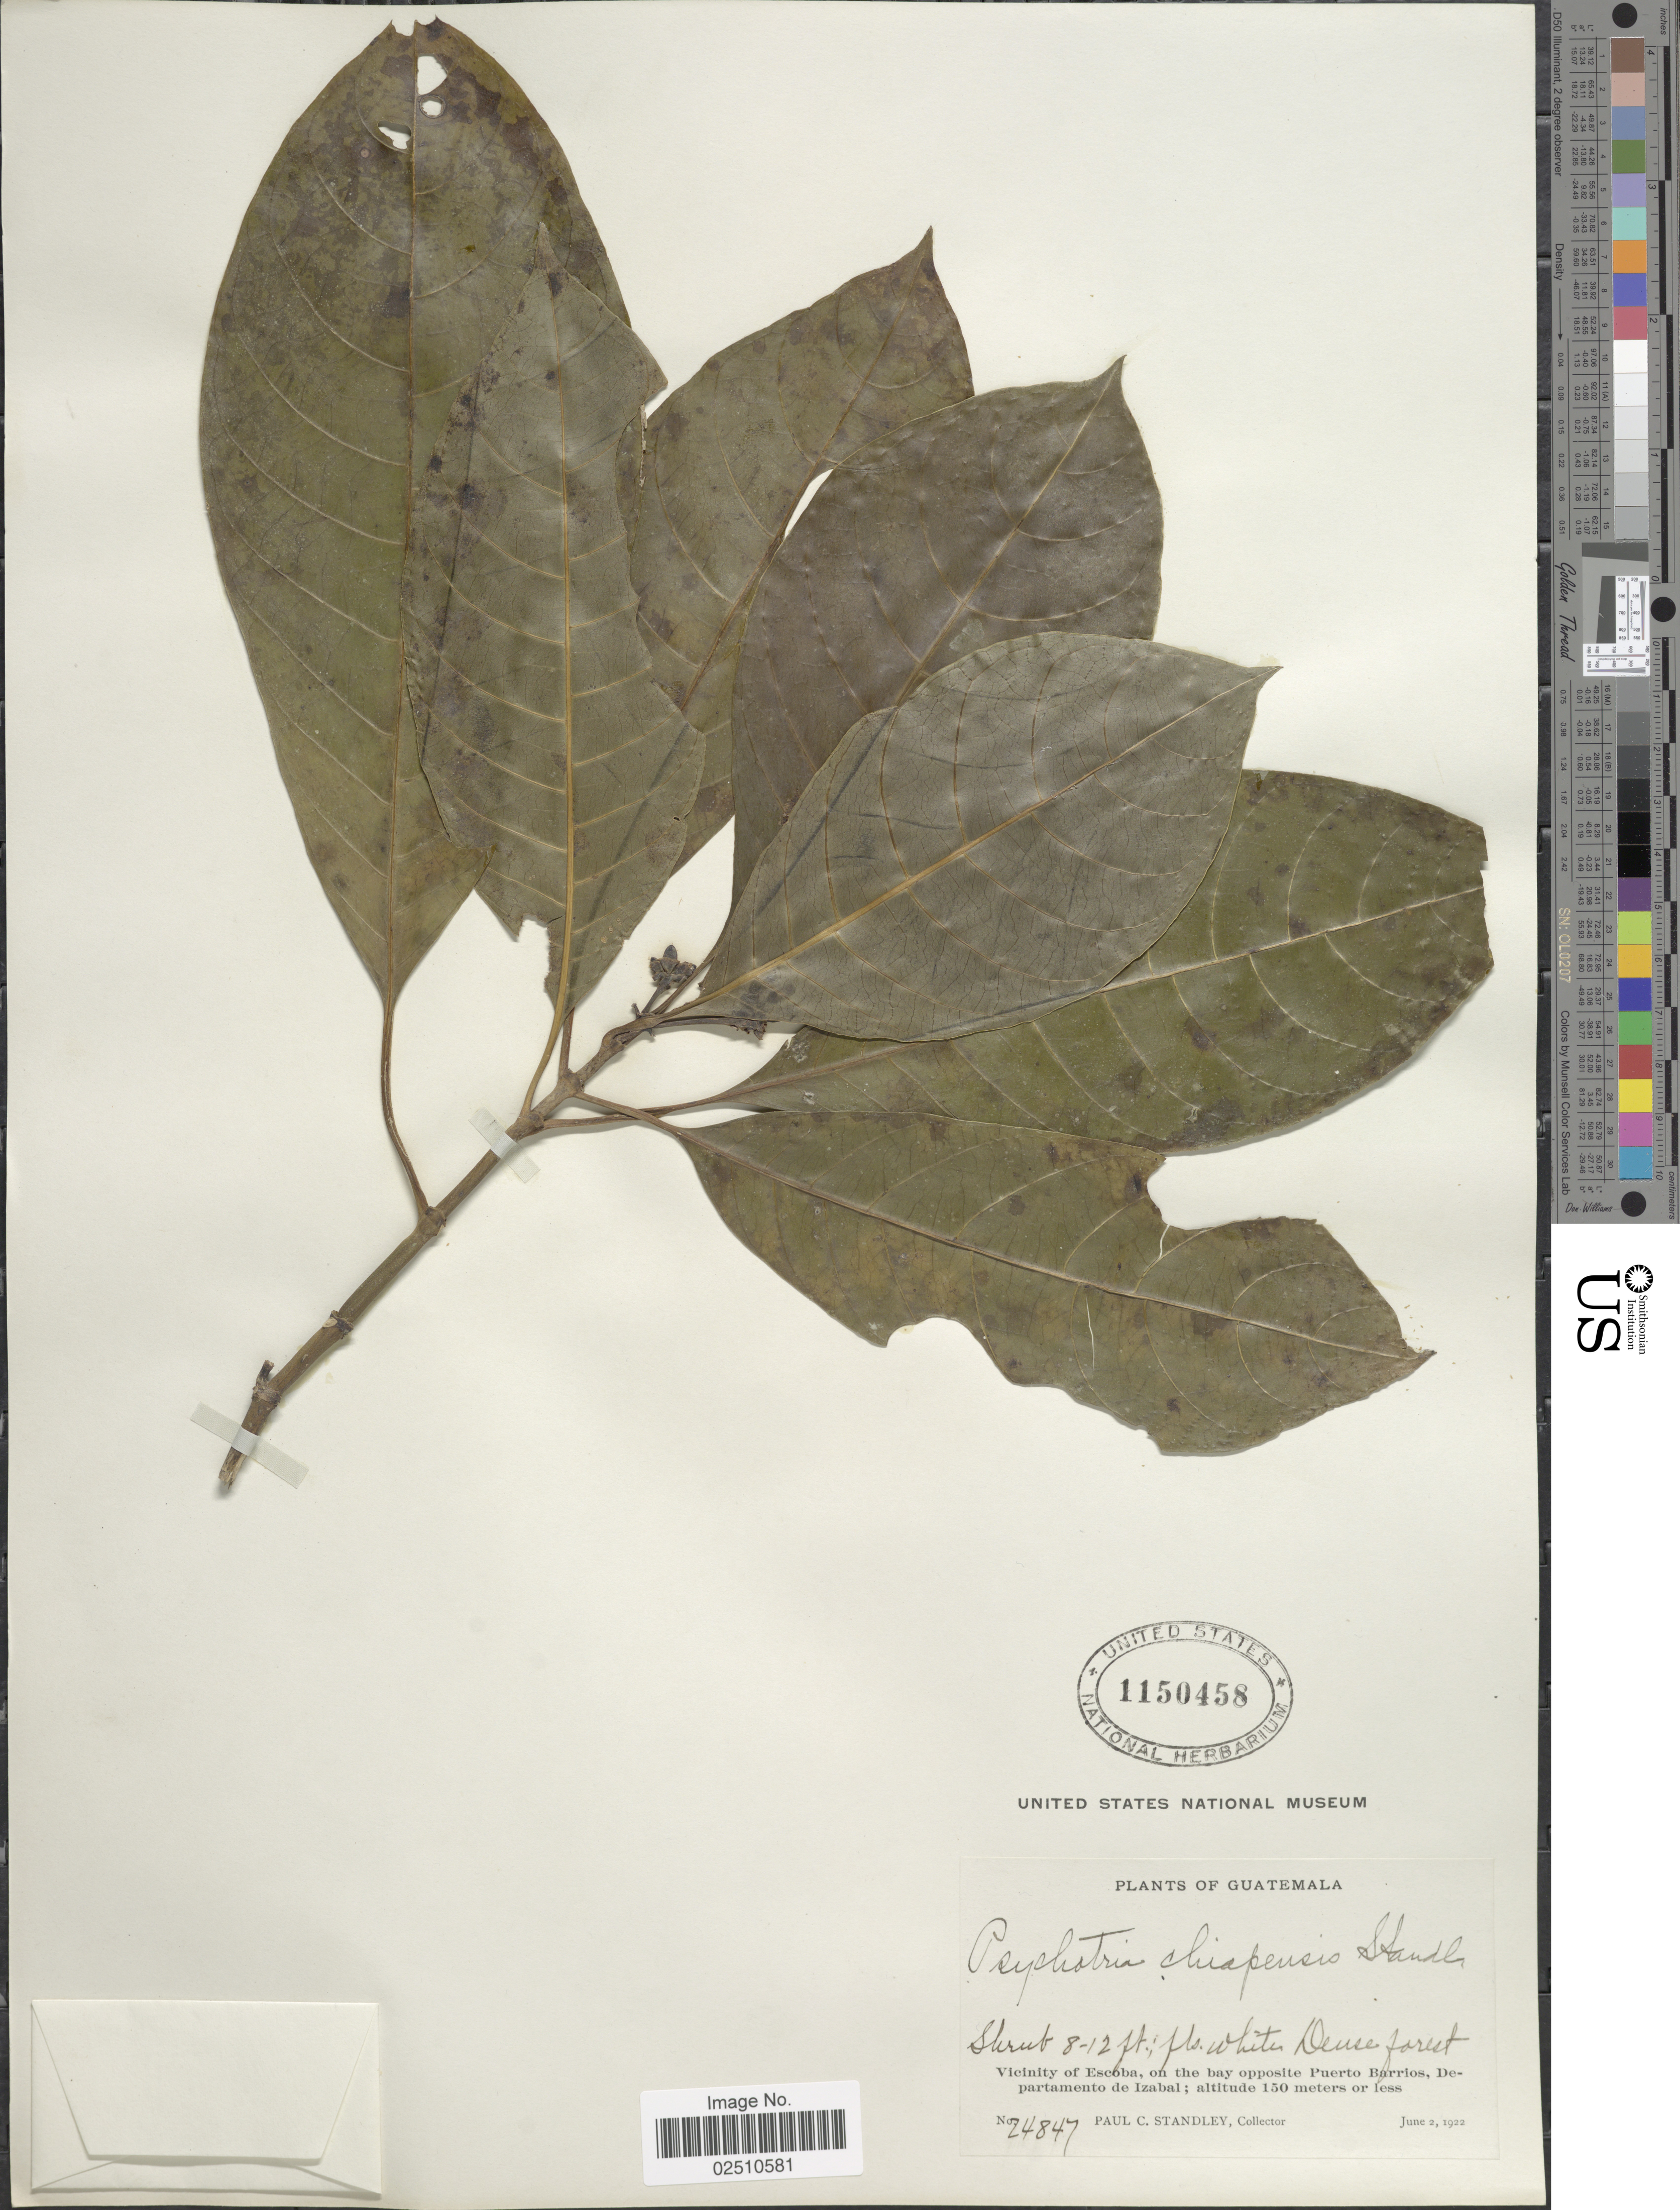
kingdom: Plantae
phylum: Tracheophyta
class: Magnoliopsida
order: Gentianales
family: Rubiaceae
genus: Psychotria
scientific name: Psychotria chiapensis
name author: Standl.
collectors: P. C. Standley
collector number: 24847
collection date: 1922-06-02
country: Guatemala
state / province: Izabal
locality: Vicinity of Escoba, on the bay opposite Puerto Barrios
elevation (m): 150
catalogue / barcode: US 1150458